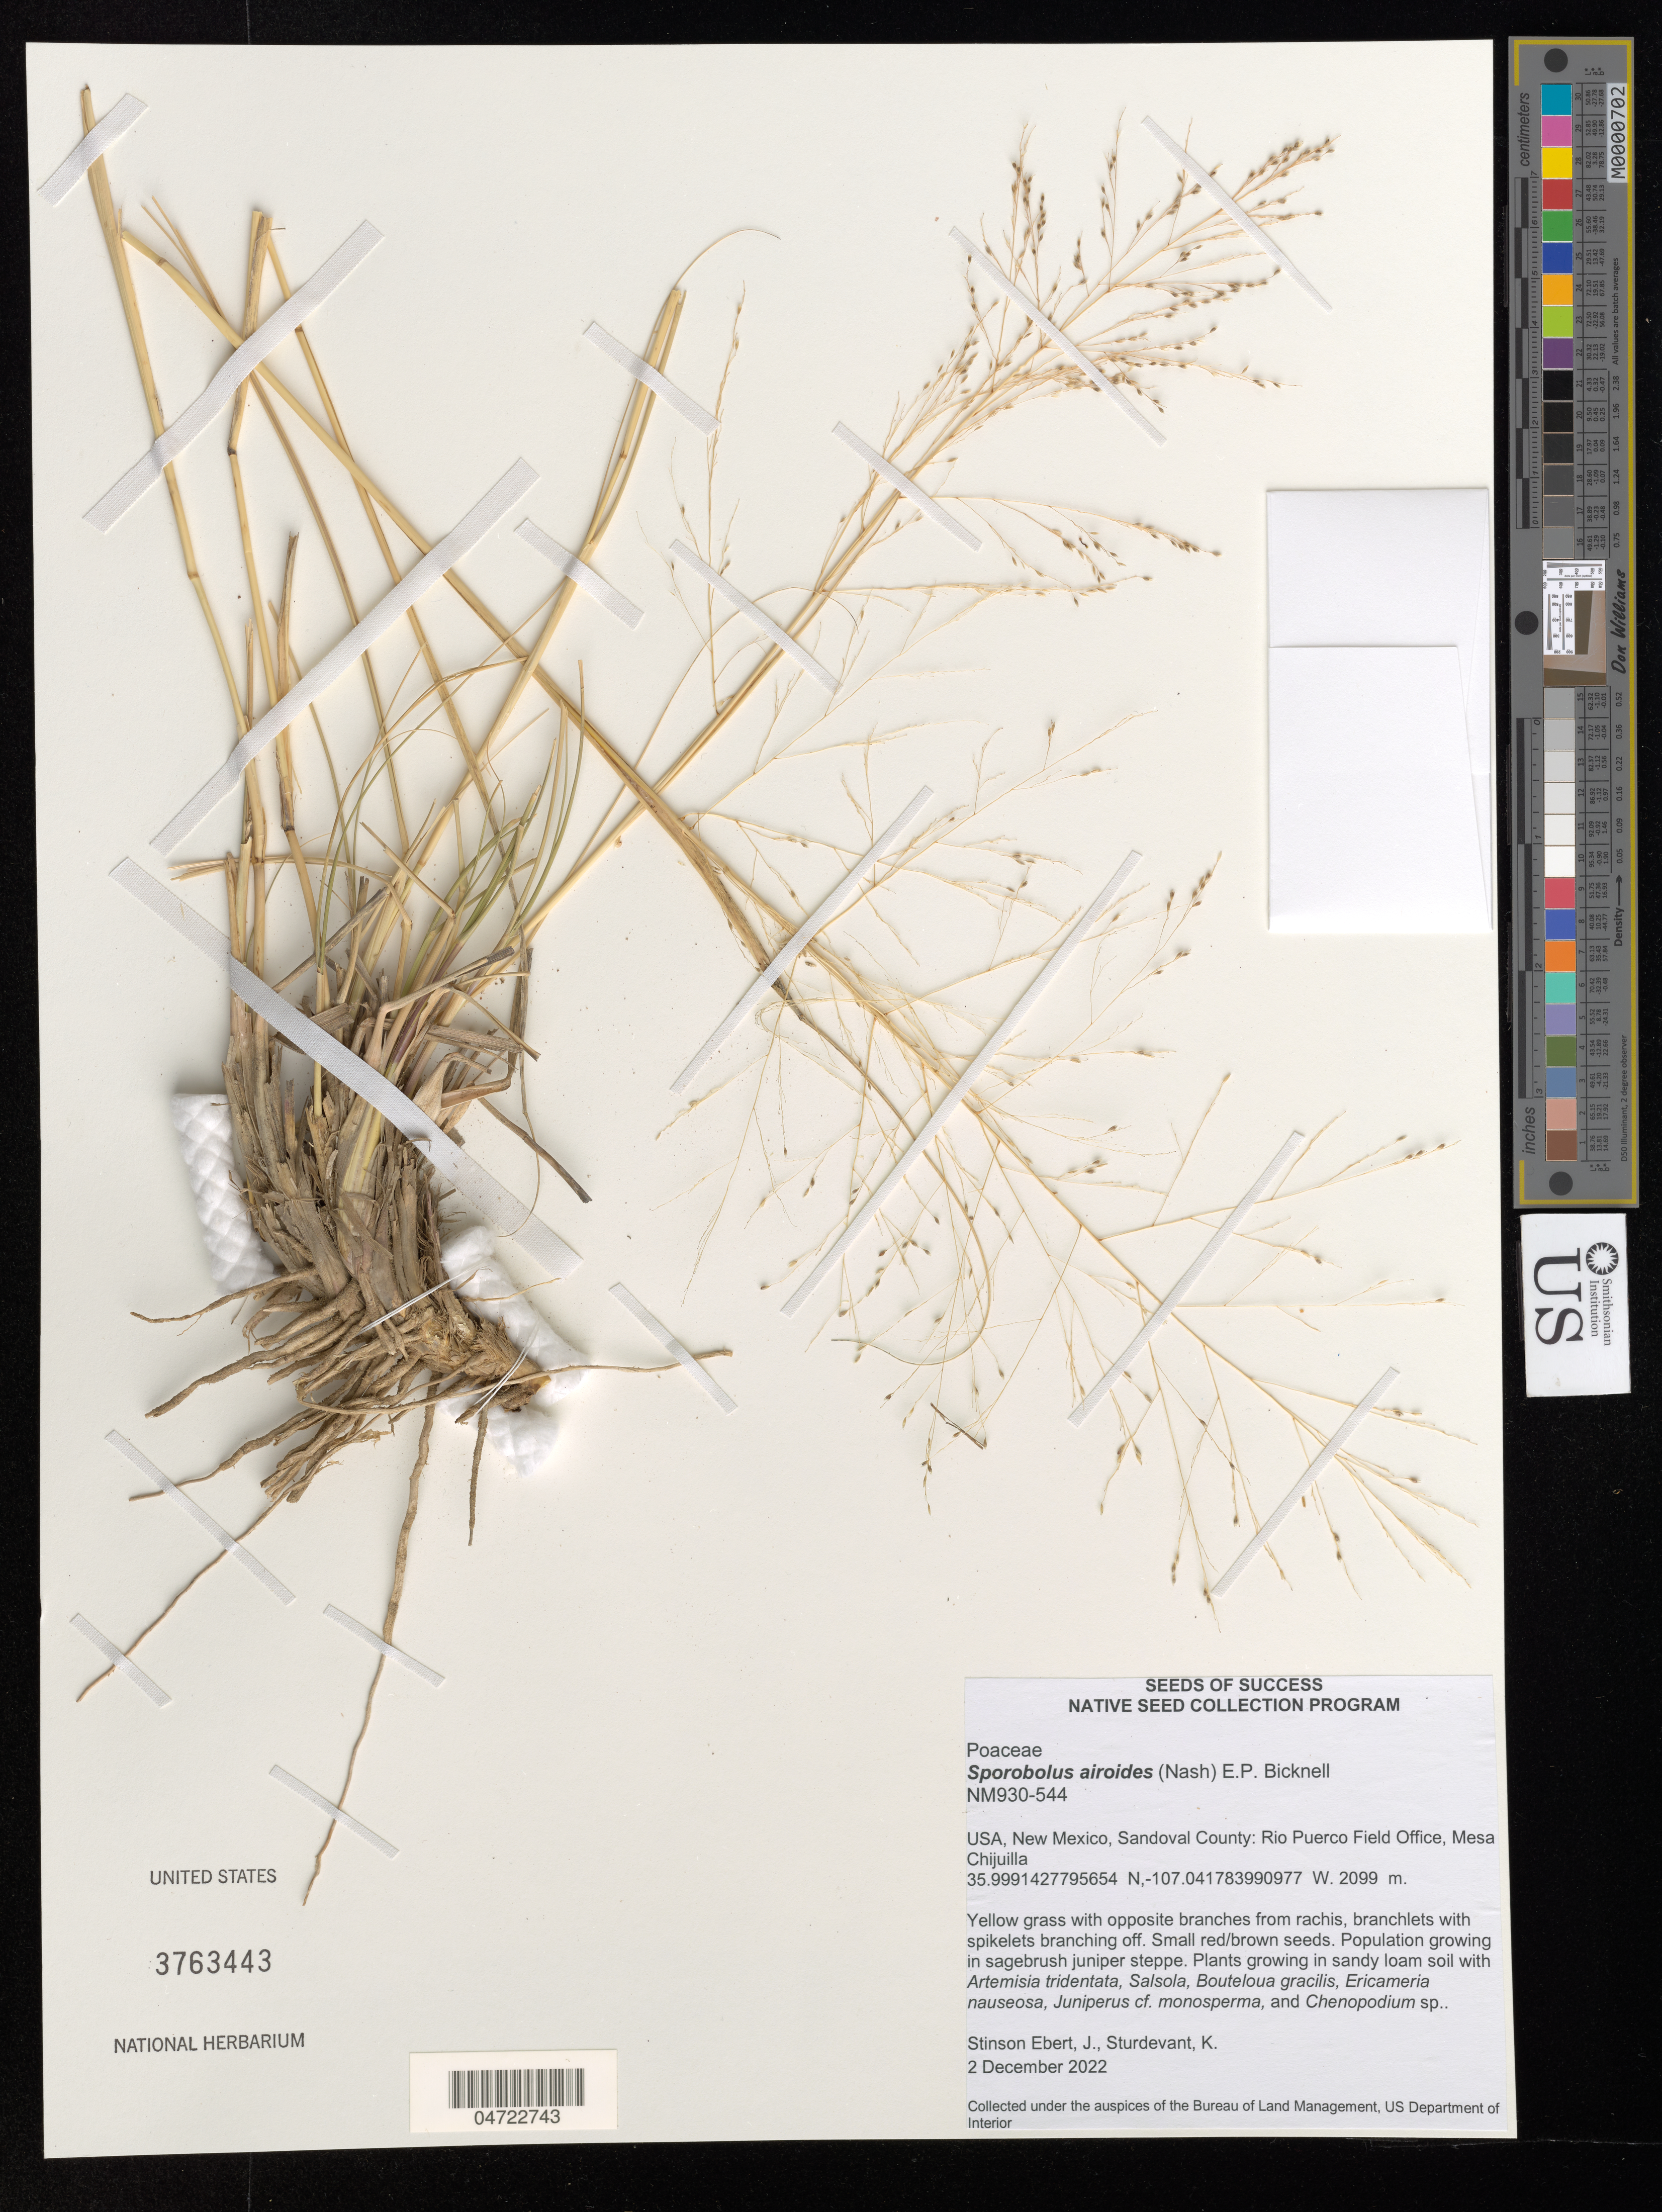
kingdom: Plantae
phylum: Tracheophyta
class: Liliopsida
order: Poales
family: Poaceae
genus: Sporobolus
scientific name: Sporobolus airoides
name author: (Torr.) Torr.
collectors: J. Stinson Ebert & K. Sturdevant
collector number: NM930-544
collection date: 2022-12-02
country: United States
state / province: New Mexico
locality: Sandoval County: Rio Puerco Field Office, Mesa Chijuilla.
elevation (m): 2099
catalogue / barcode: US 3763443